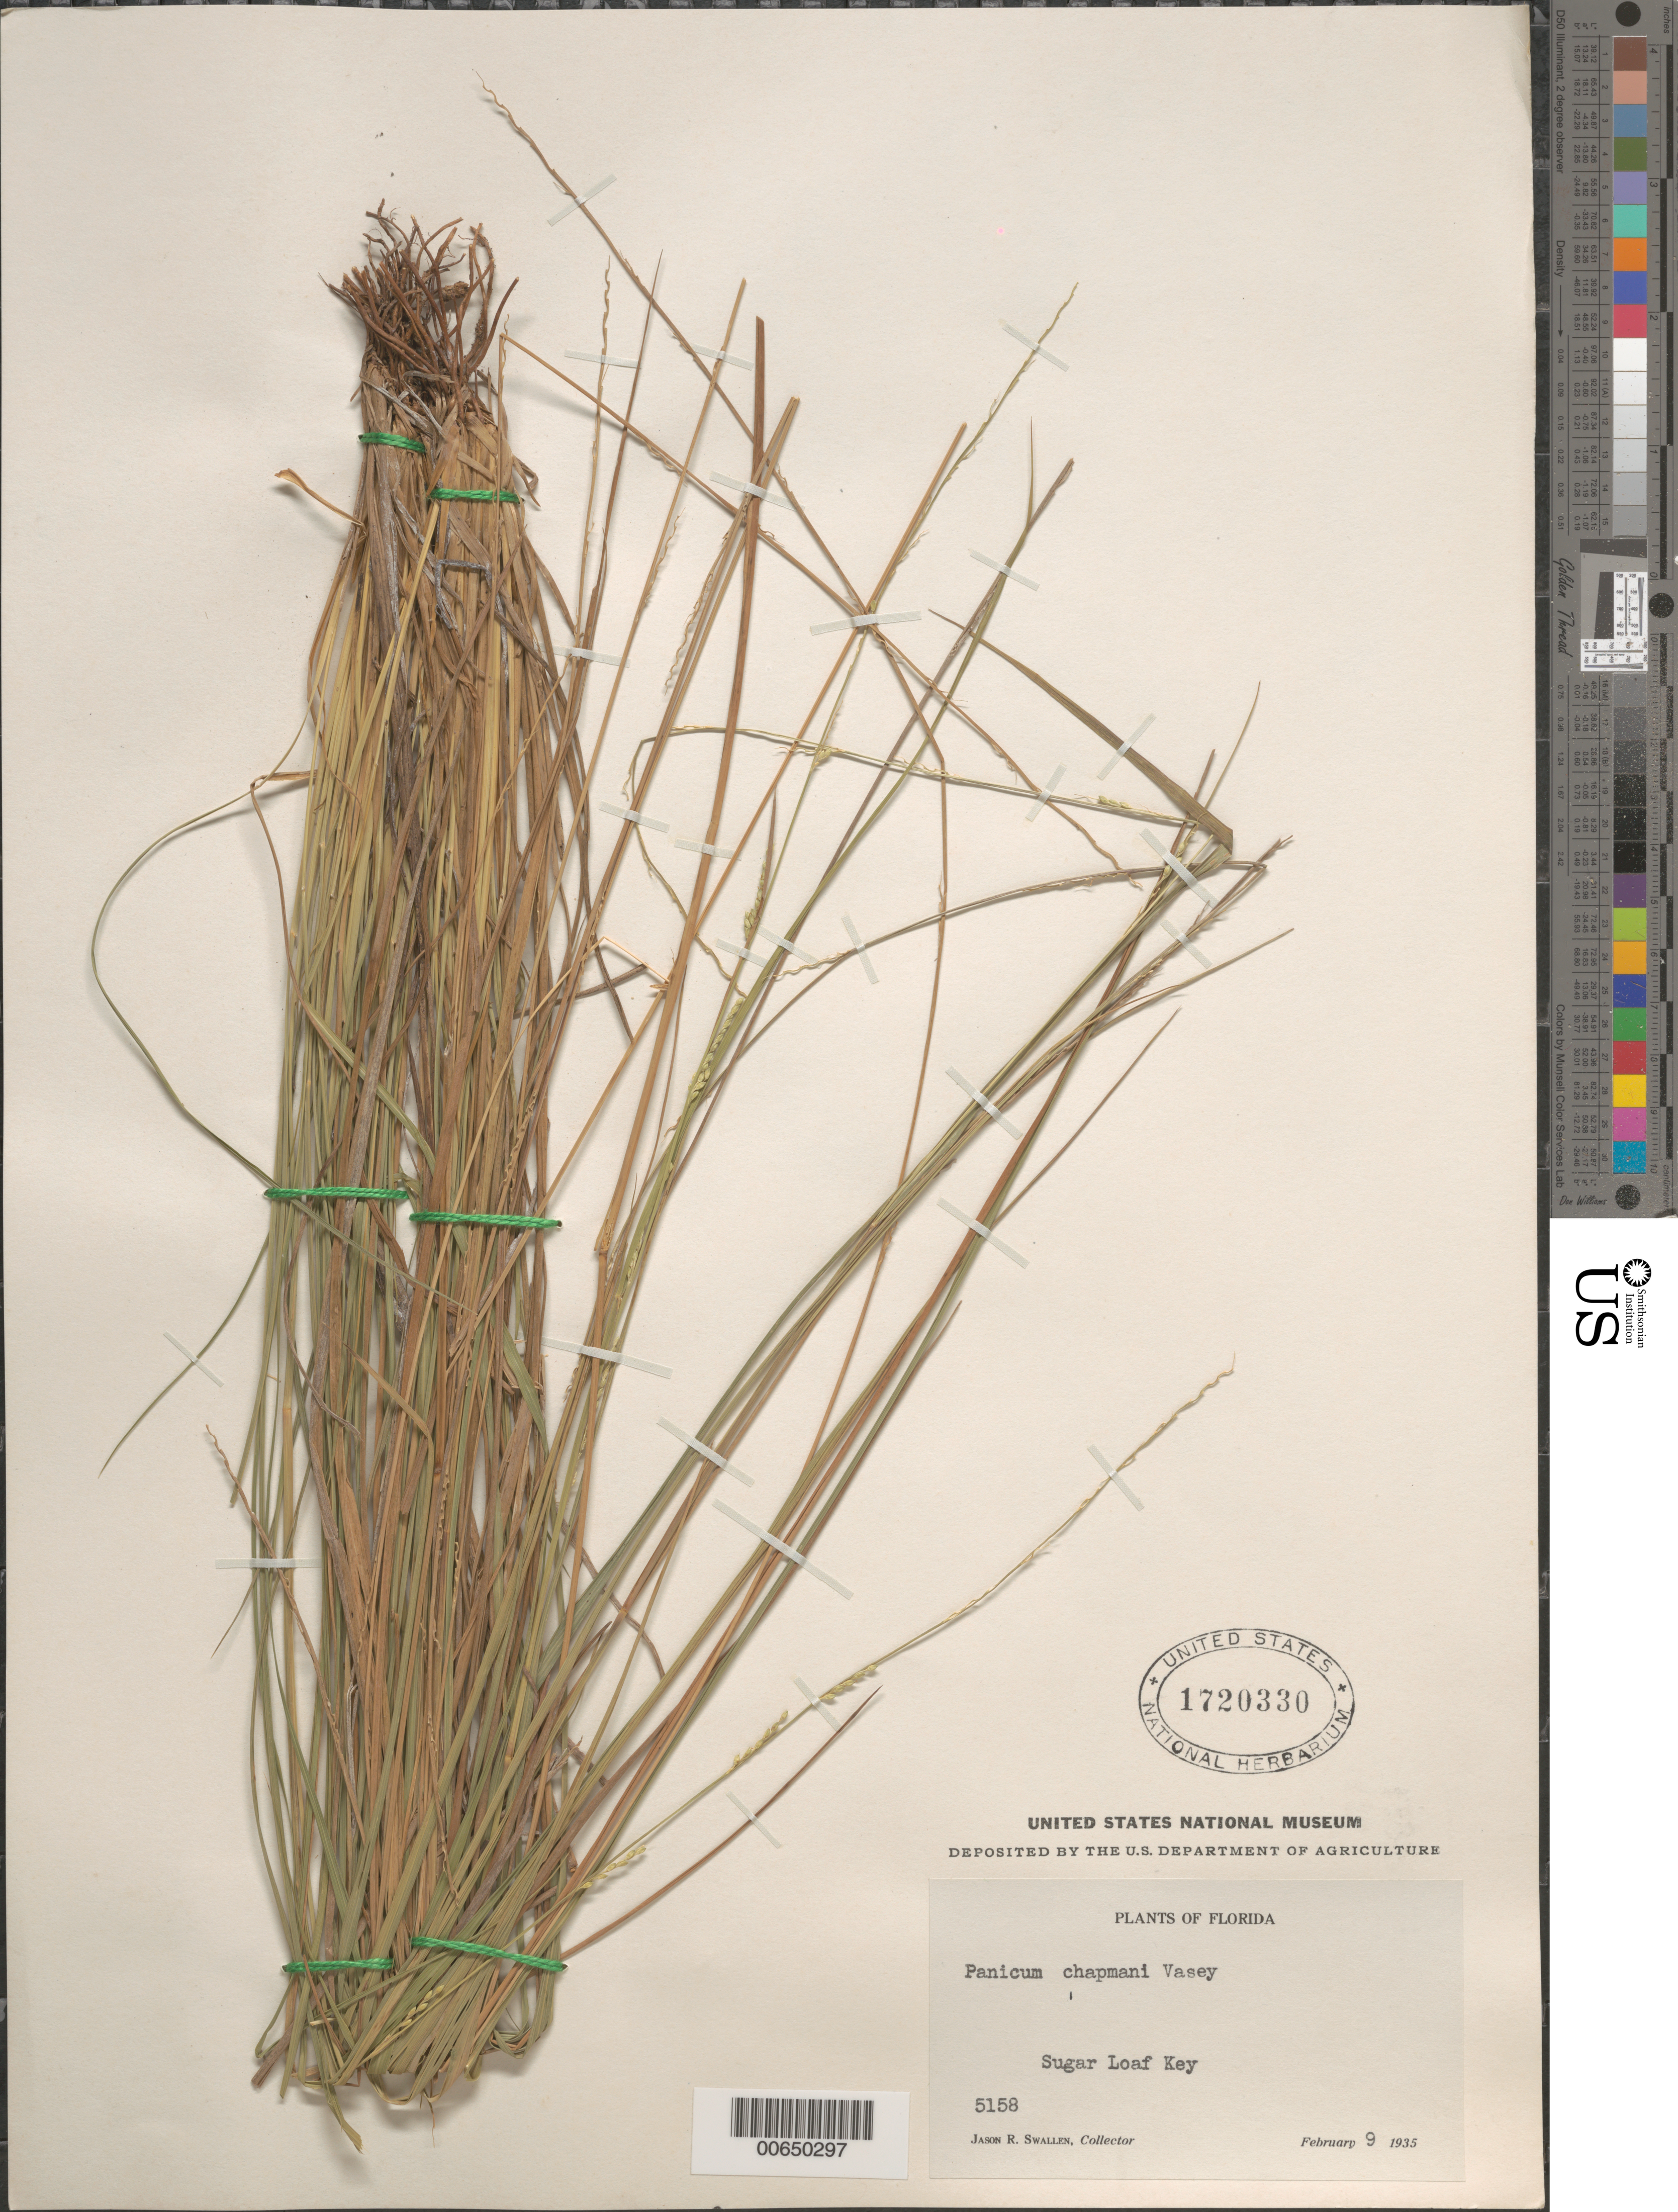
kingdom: Plantae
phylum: Tracheophyta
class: Liliopsida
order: Poales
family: Poaceae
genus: Panicum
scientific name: Panicum chapmanii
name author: Vasey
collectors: J. R. Swallen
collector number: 5158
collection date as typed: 09 Feb 1935 or 02 Sep 1935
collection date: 1935-02-09 or 1935-09-02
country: United States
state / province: Florida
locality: Sugar Loaf Key, FL.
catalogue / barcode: US 1720330